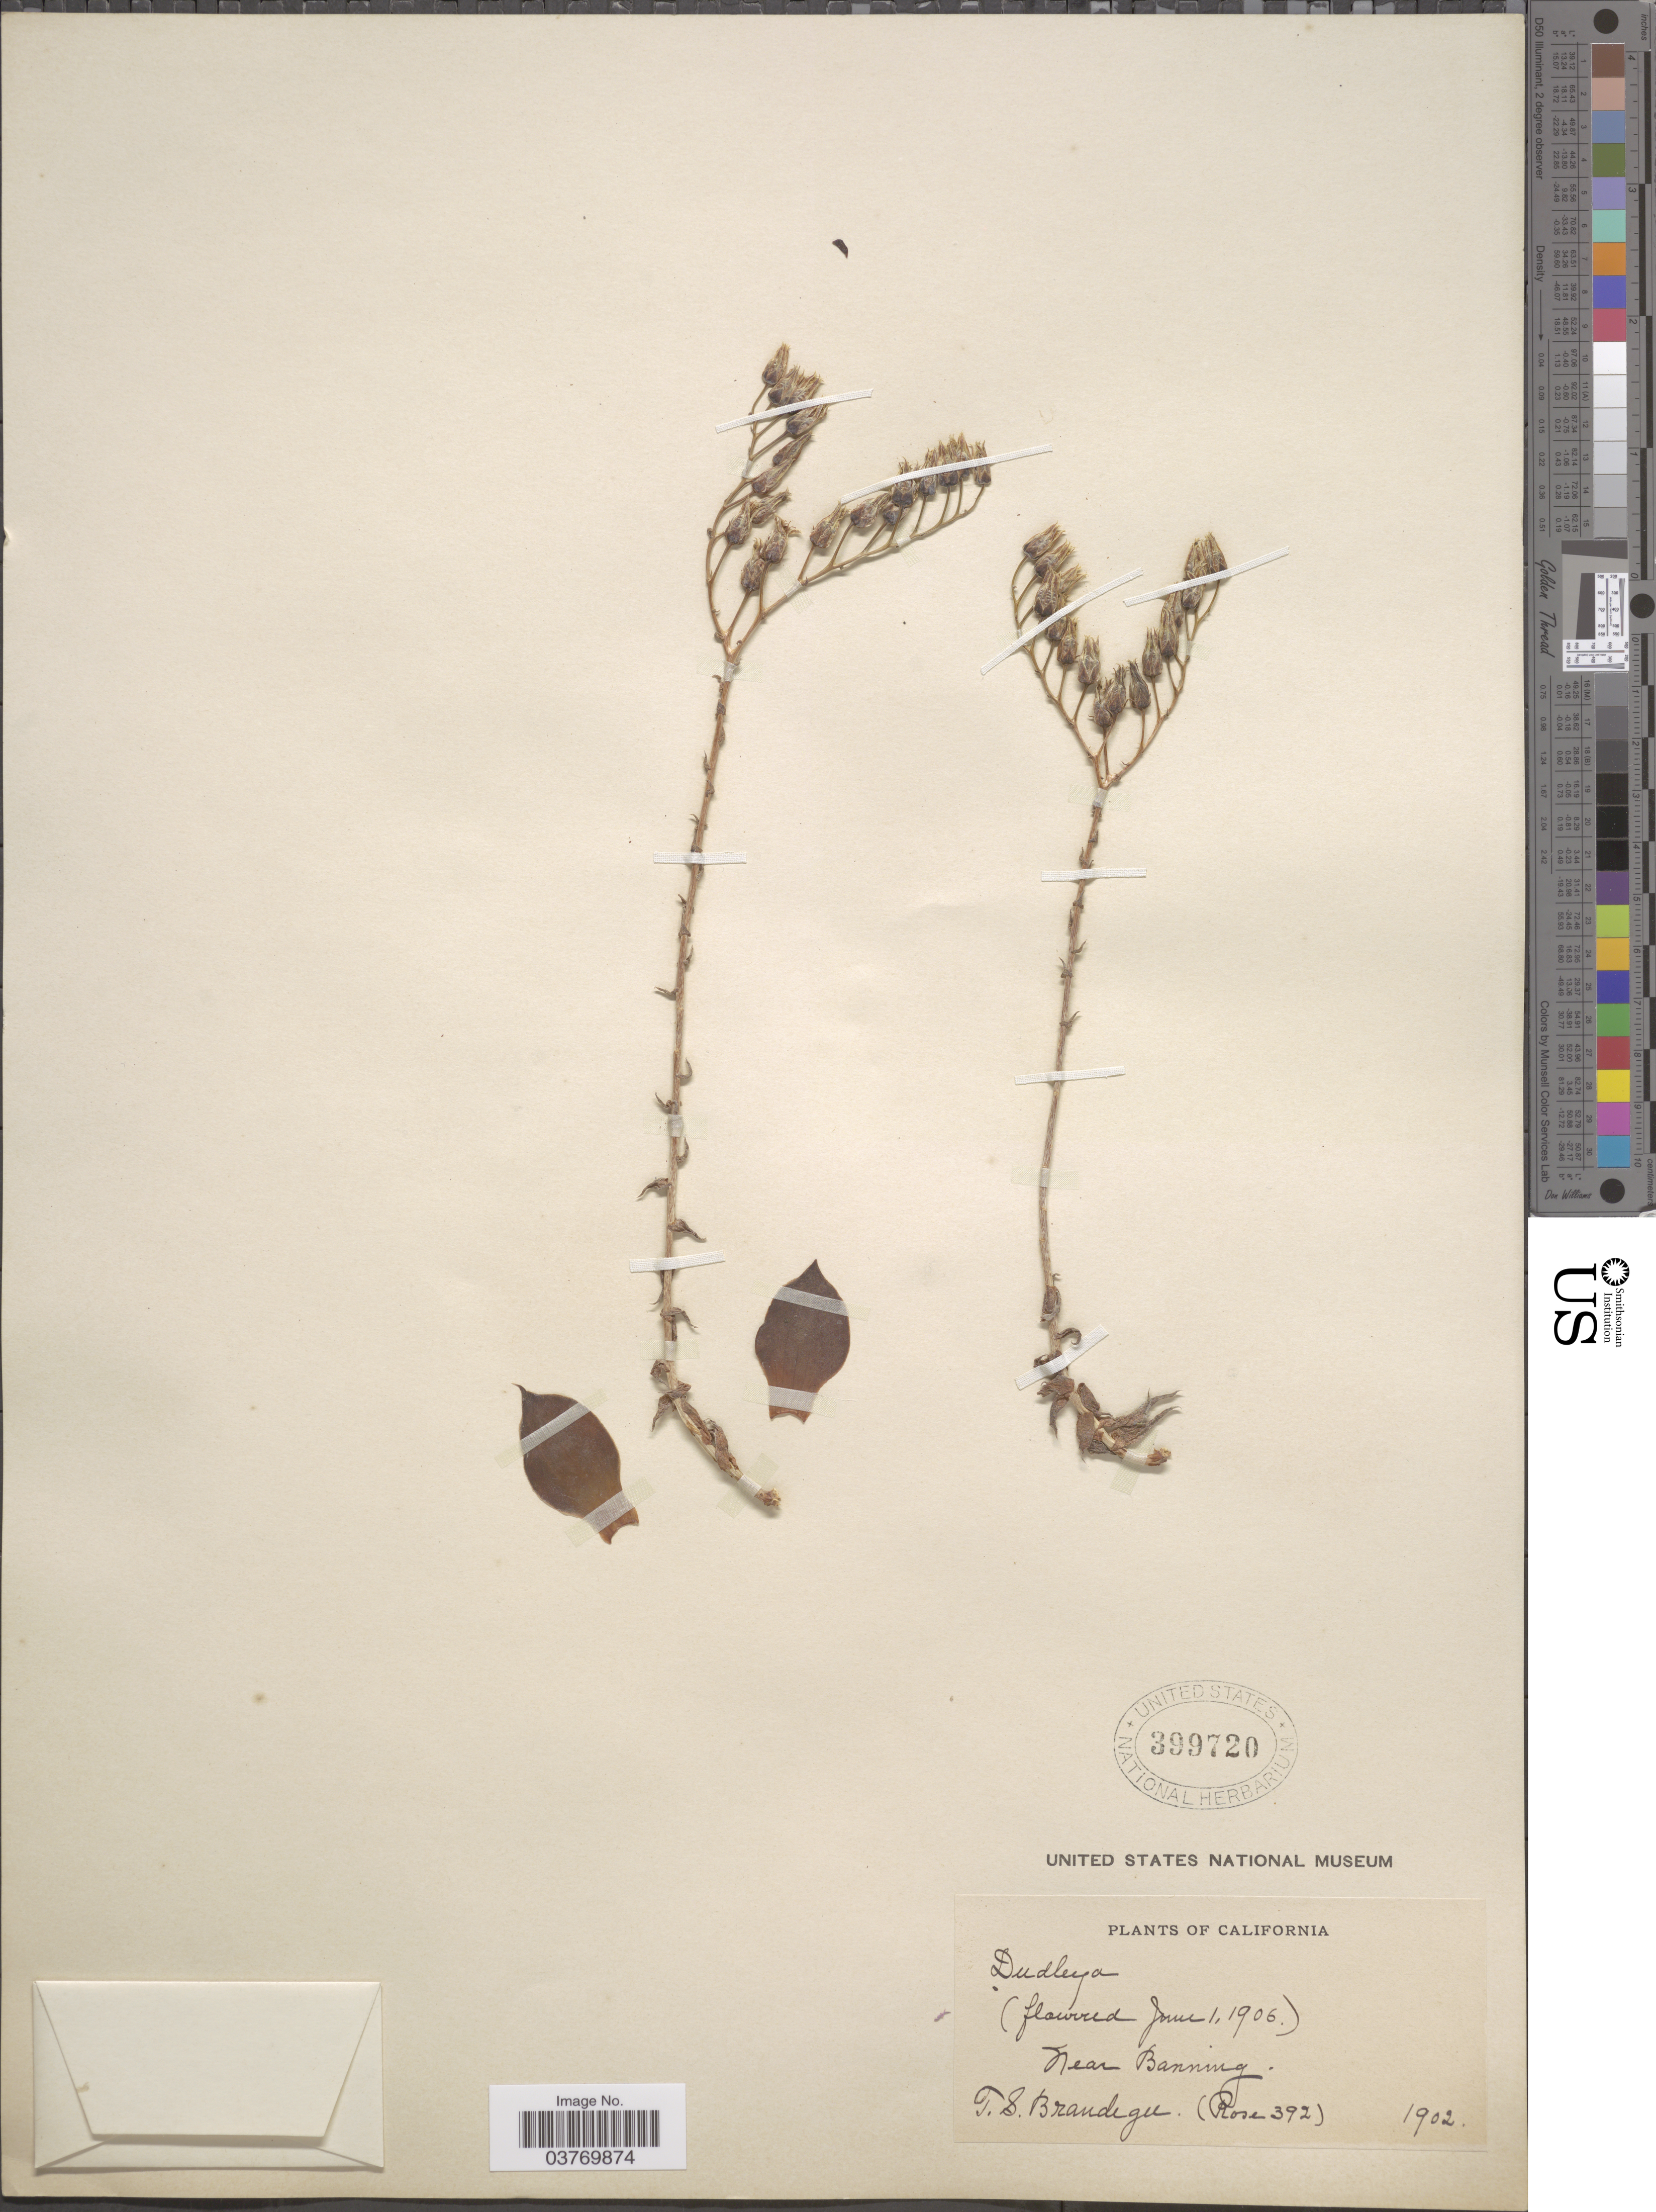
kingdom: Plantae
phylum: Tracheophyta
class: Magnoliopsida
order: Saxifragales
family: Crassulaceae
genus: Dudleya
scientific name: Dudleya sp.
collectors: T. S. Brandegee (herbarium)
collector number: Rose 392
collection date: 1902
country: United States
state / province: California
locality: Near Banning.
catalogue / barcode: US 399720